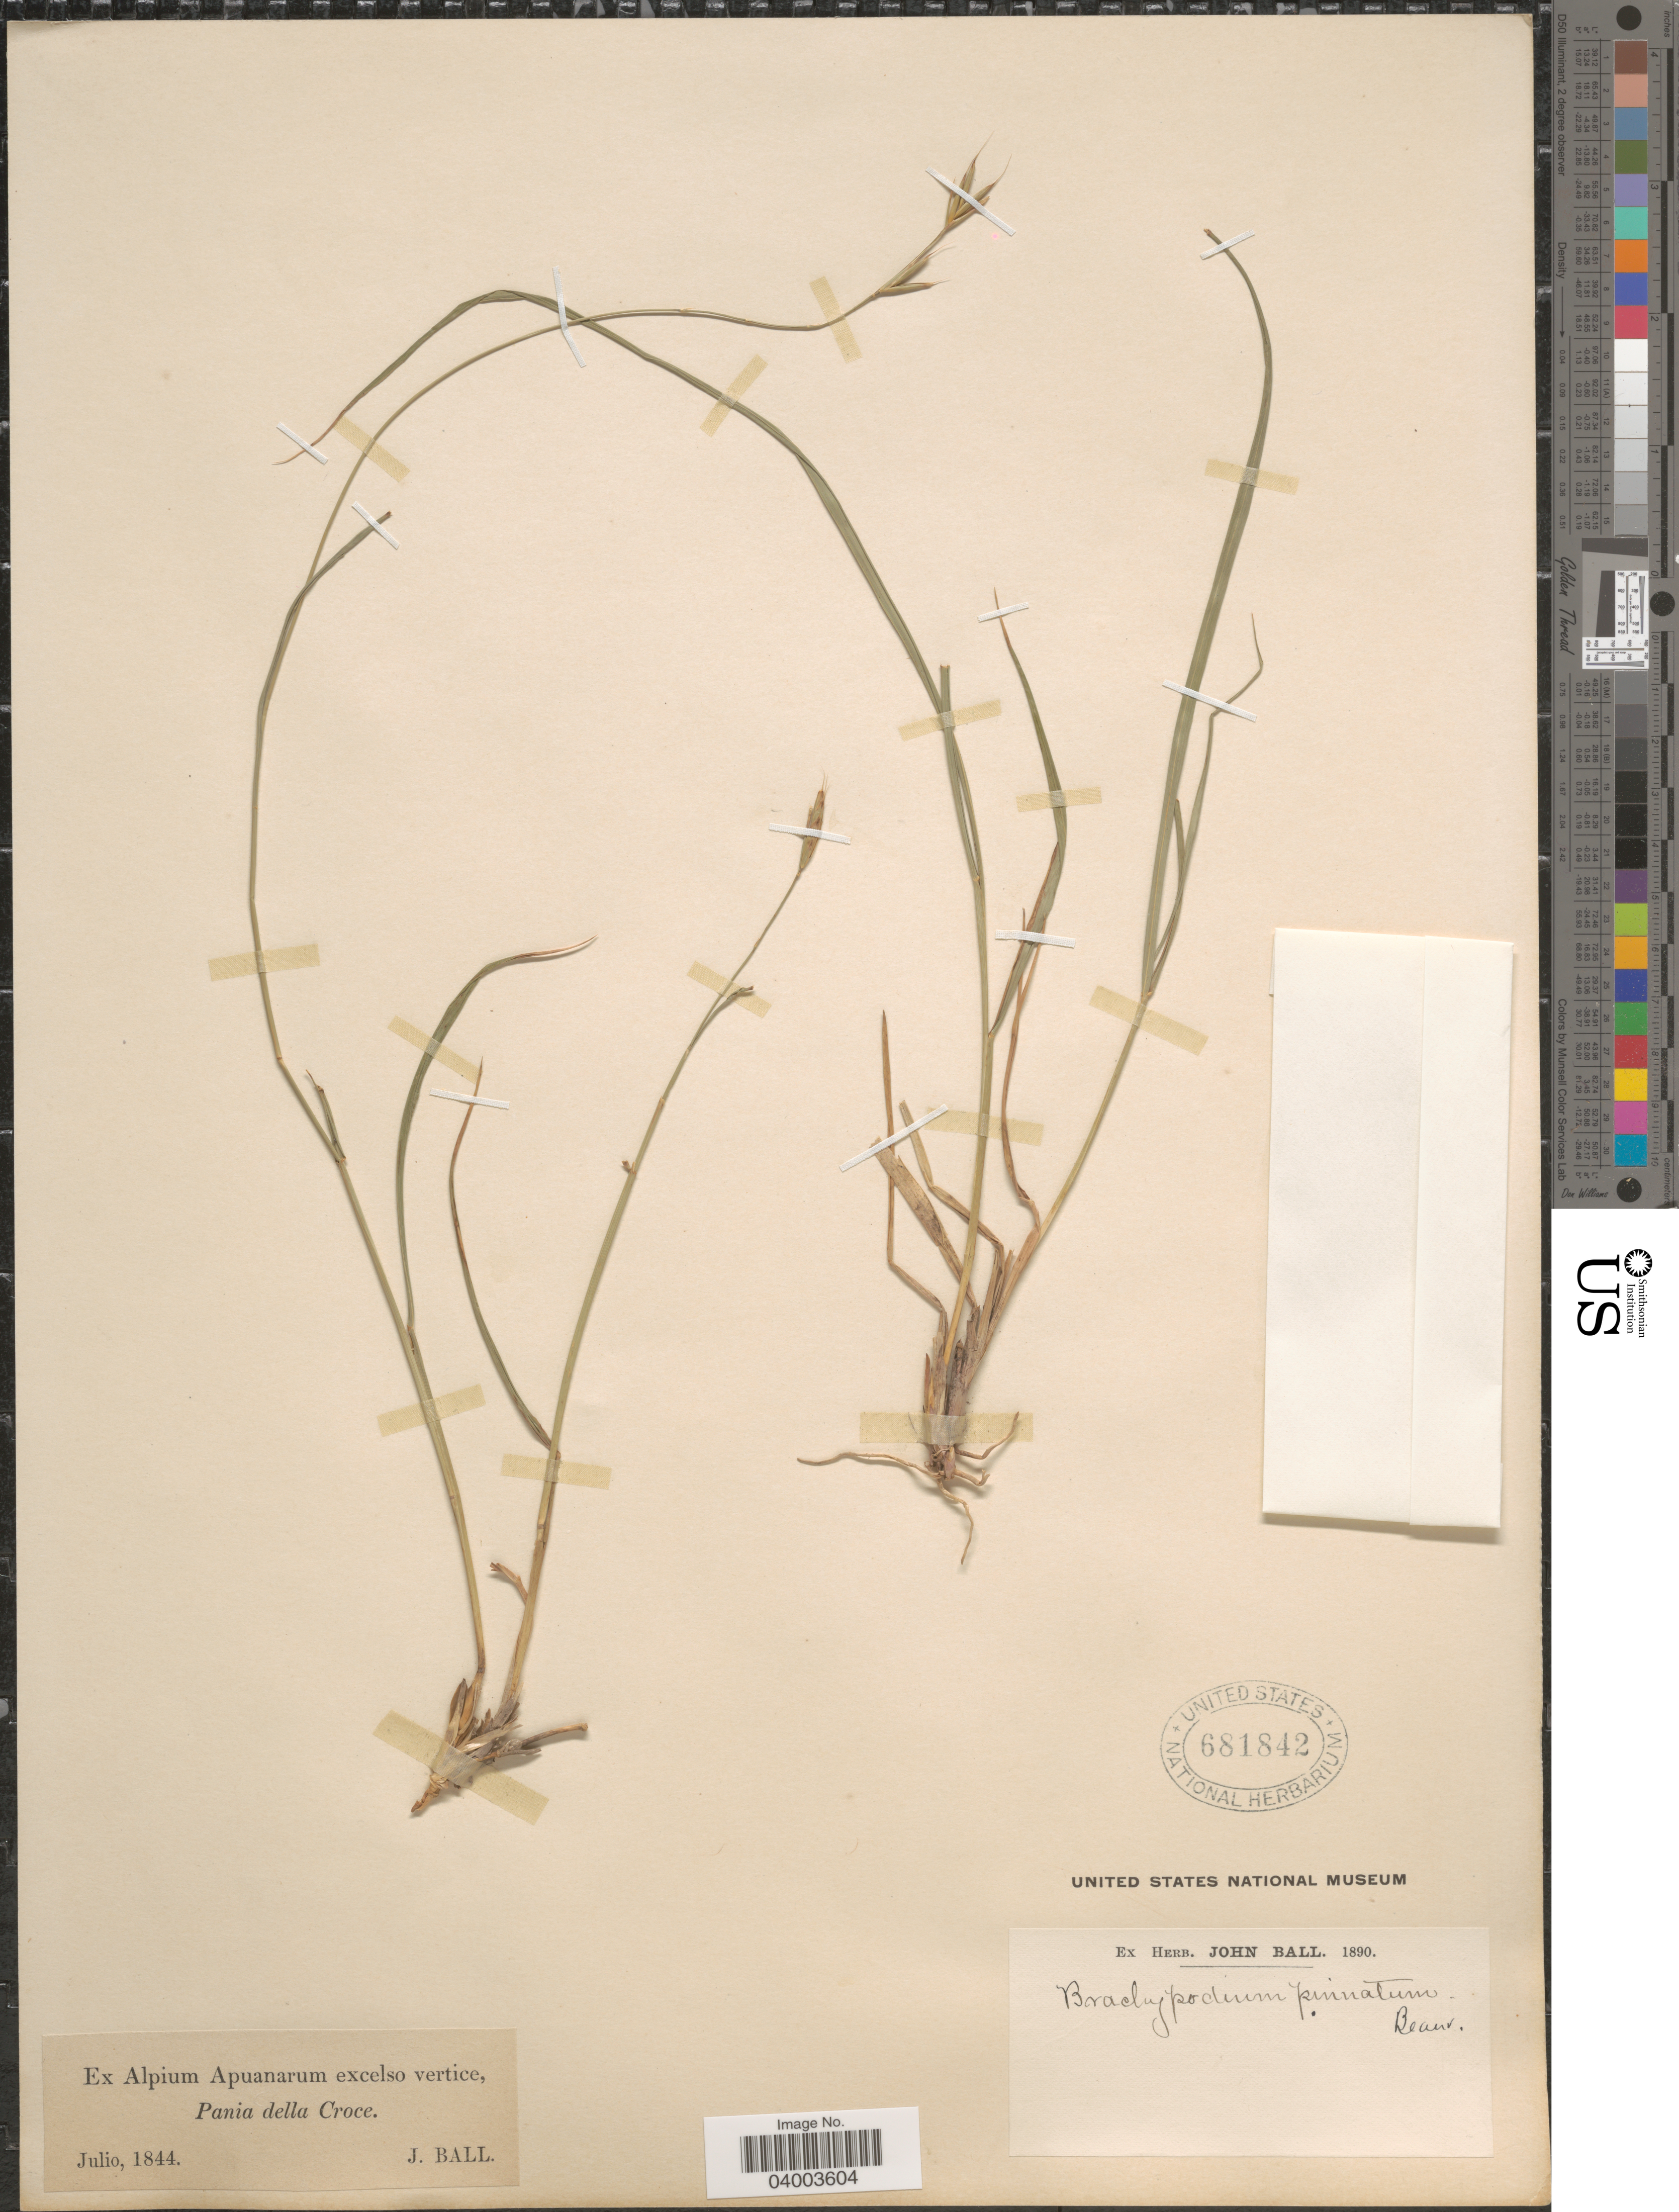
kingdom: Plantae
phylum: Tracheophyta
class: Liliopsida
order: Poales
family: Poaceae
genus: Brachypodium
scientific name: Brachypodium pinnatum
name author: (L.) P. Beauv.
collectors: J. Ball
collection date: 1844-07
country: Italy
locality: Ex Alpium Apuanarum excelso vertice, Pania della Croce.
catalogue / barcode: US 681842